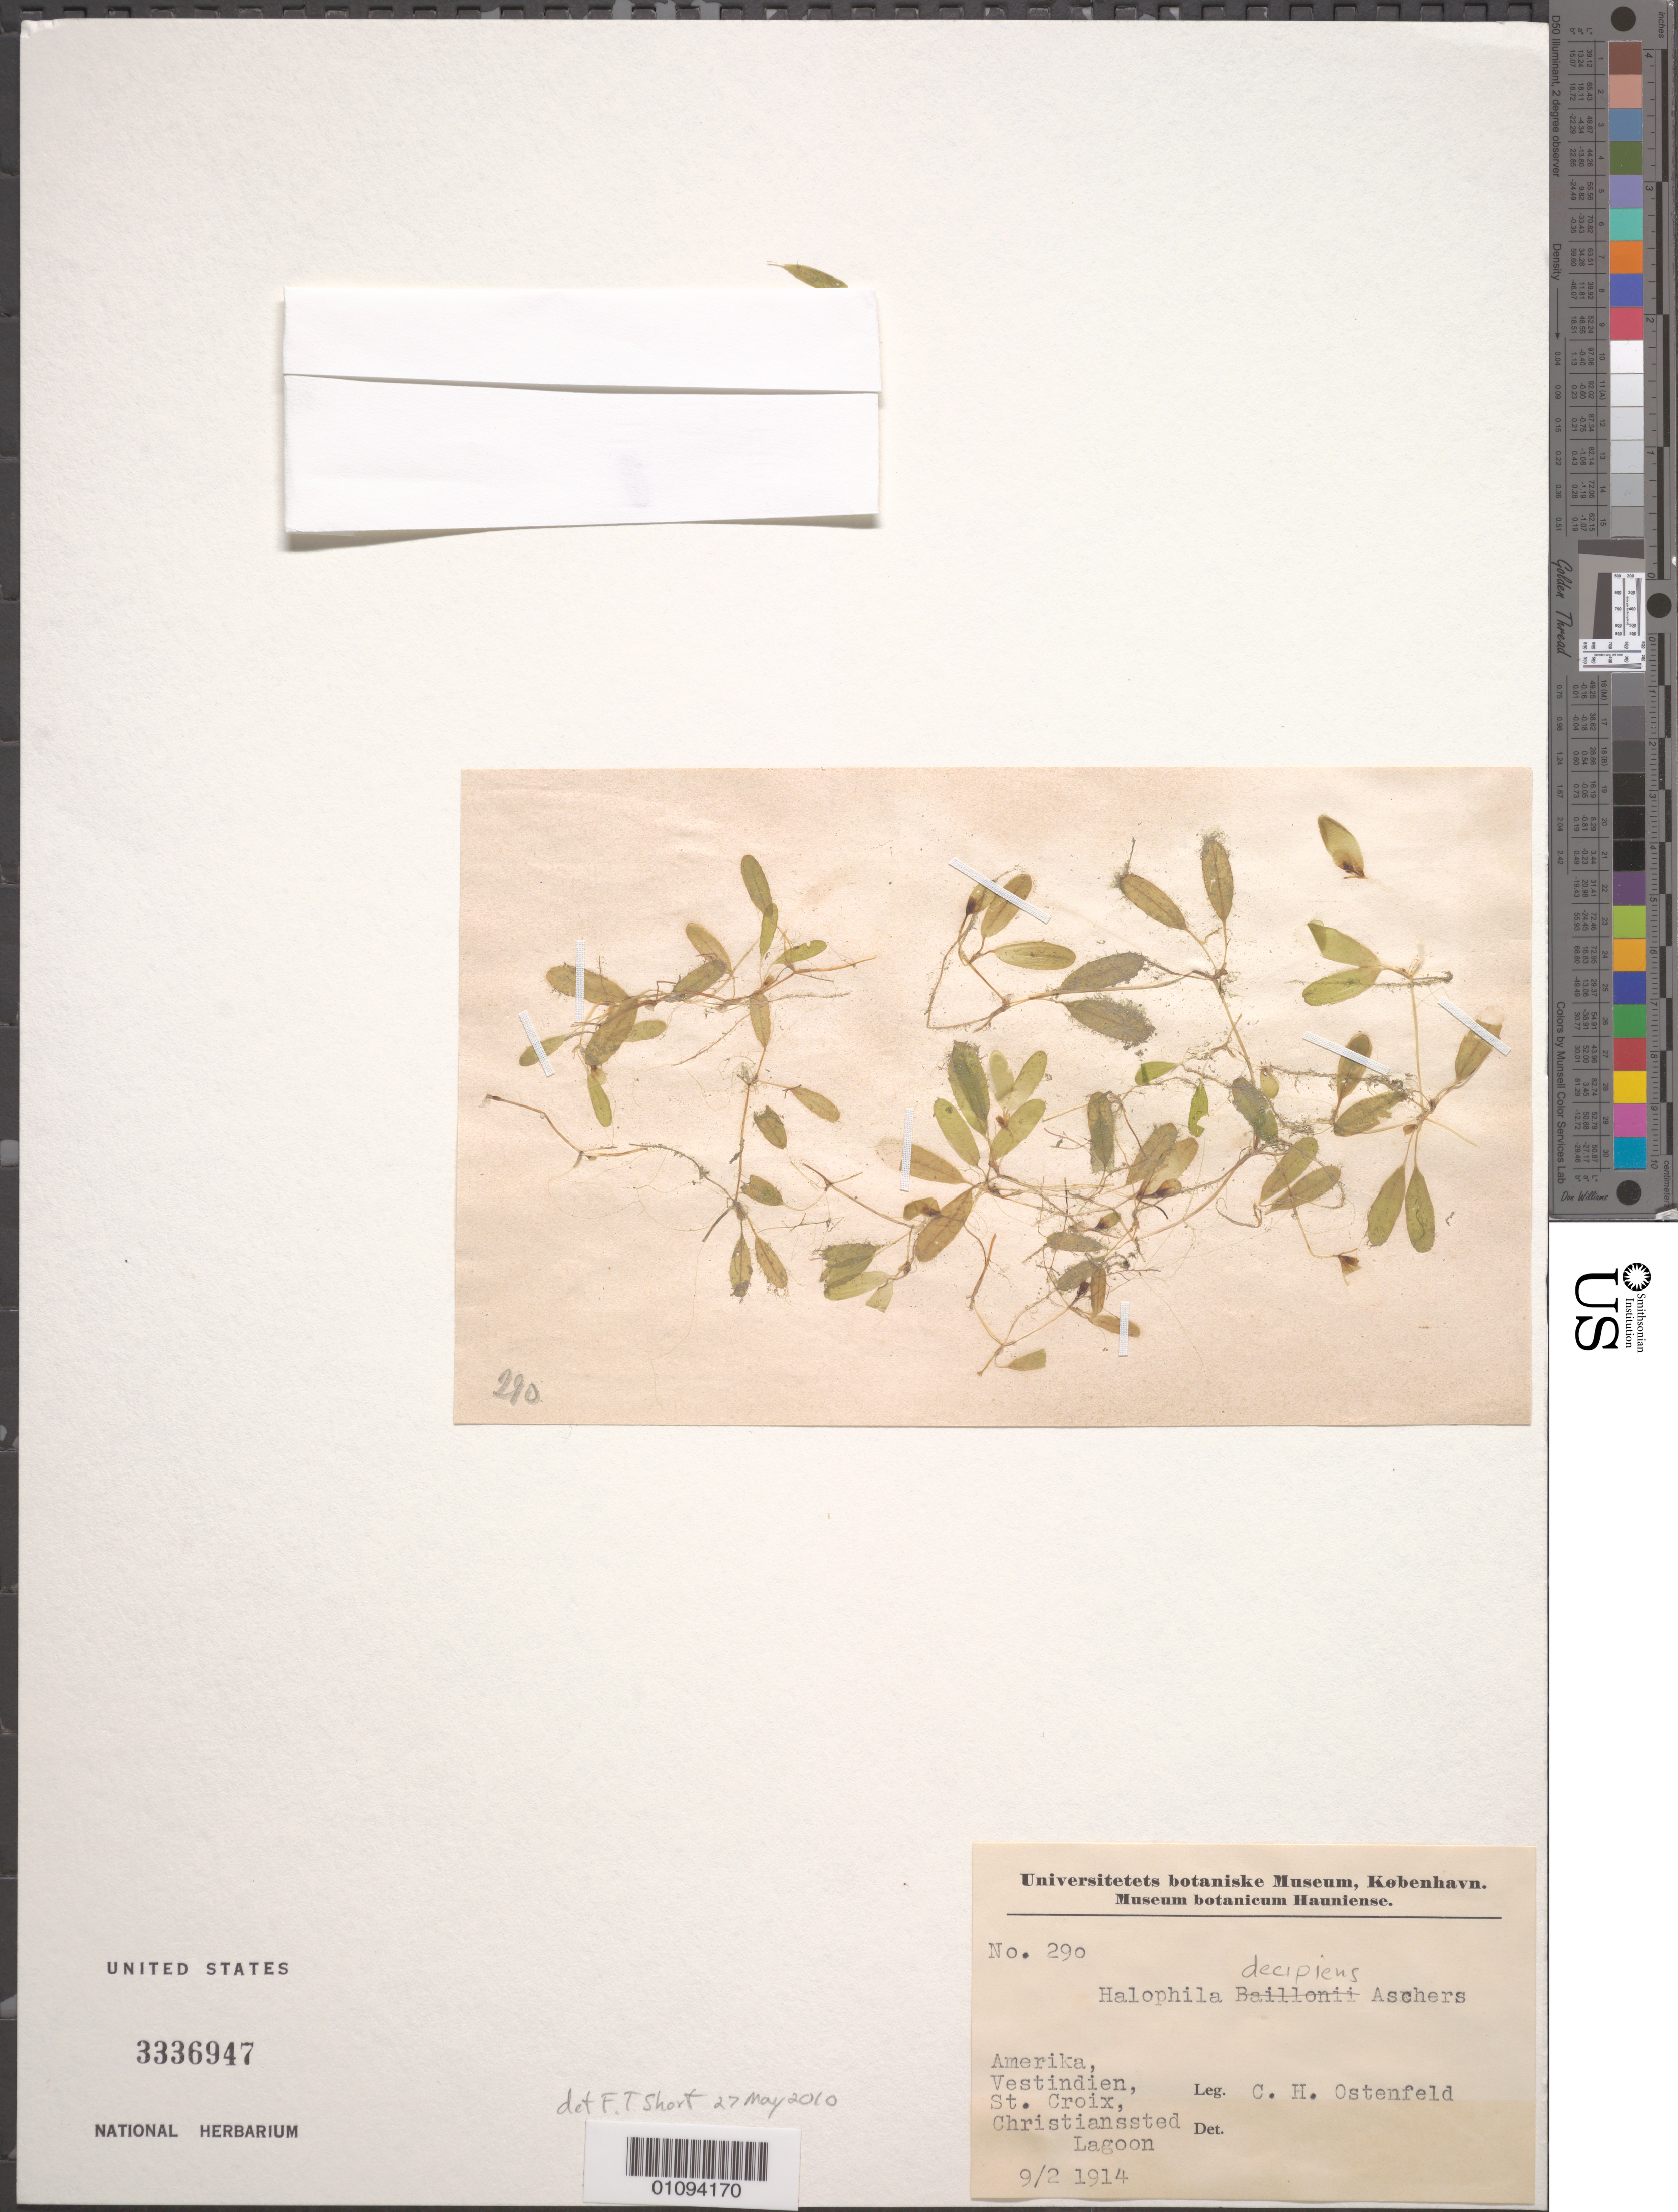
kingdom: Plantae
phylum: Tracheophyta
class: Liliopsida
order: Alismatales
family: Hydrocharitaceae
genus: Halophila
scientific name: Halophila decipiens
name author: Ostenf.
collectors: ex Mus. Bot. Hauniense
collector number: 290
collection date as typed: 09 Feb 1914 or 02 Sep 1914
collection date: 1914-02-09 or 1914-09-02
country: U.S. Virgin Islands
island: St. Croix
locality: Amerika, Vestindien, Christianssted Lagoon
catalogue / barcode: US 3336947